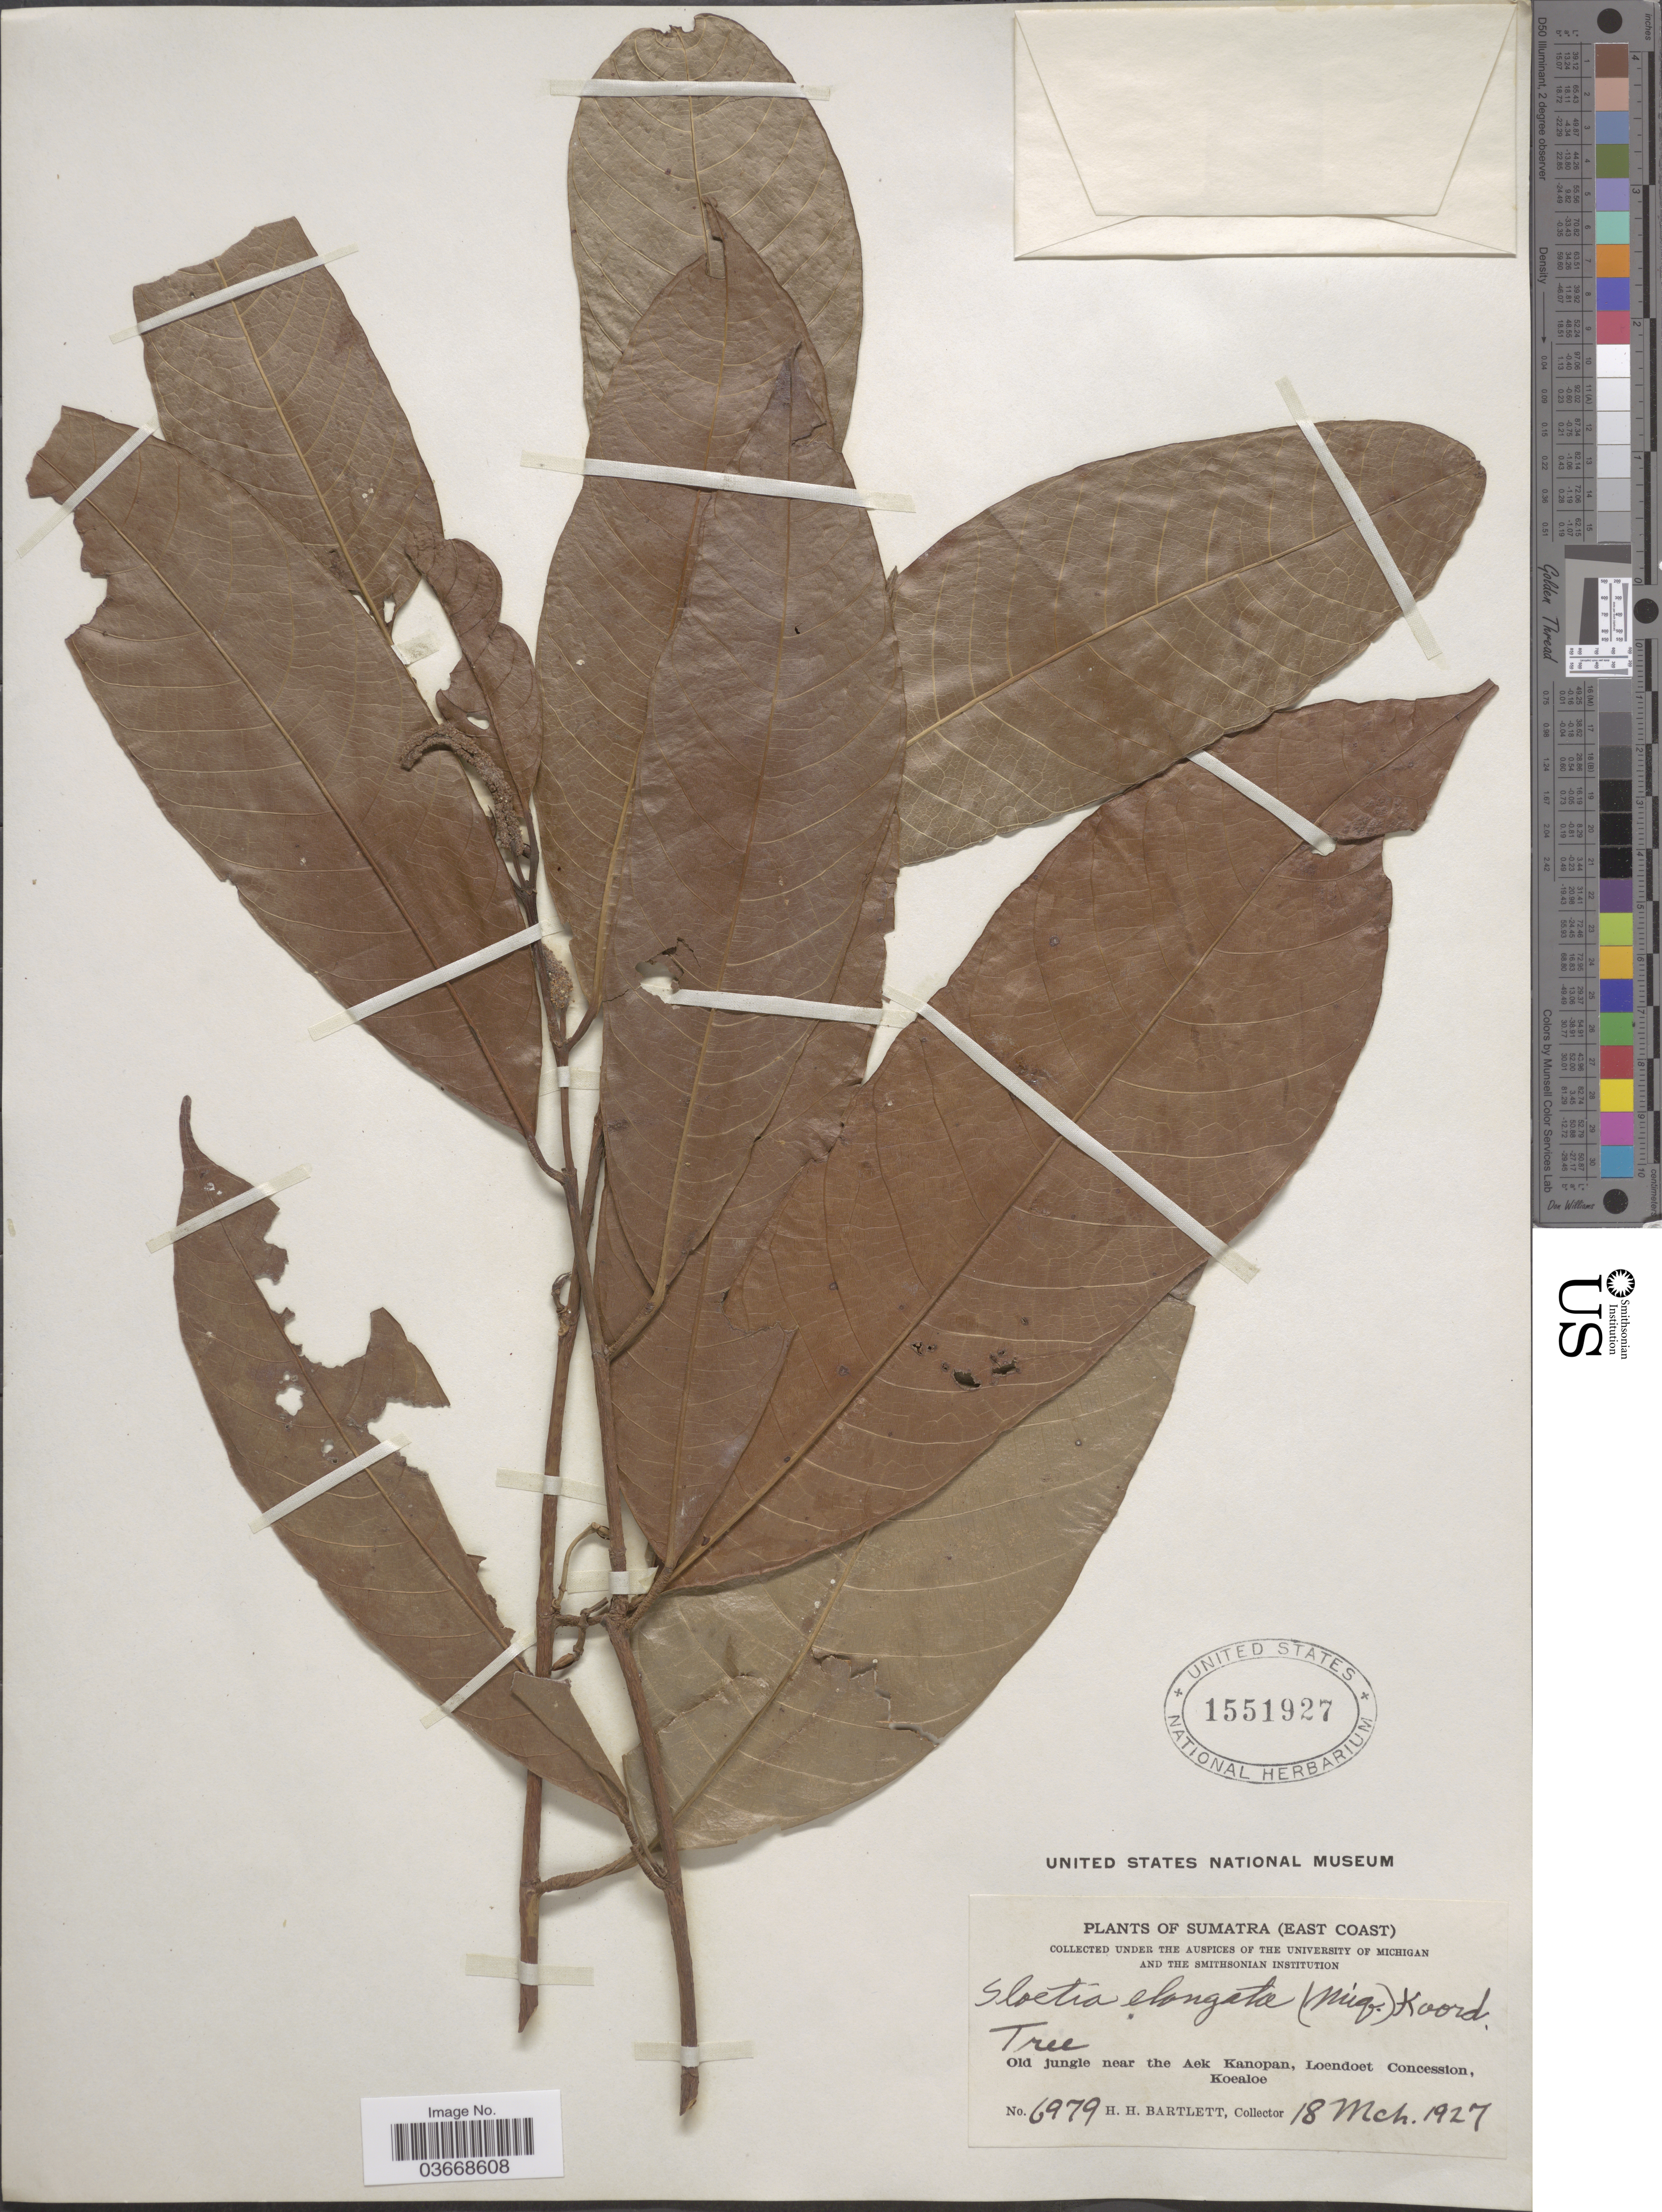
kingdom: Plantae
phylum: Tracheophyta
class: Magnoliopsida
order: Rosales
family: Moraceae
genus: Sloetia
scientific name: Sloetia elongata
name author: (Miq.) Koord.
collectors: H. H. Bartlett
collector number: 6979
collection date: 1927-03-18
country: Indonesia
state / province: Sumatra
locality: (East Coast). Old jungle near the Aek Kanopan, Loendoet Concession, Koealoe.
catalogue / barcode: US 1551927